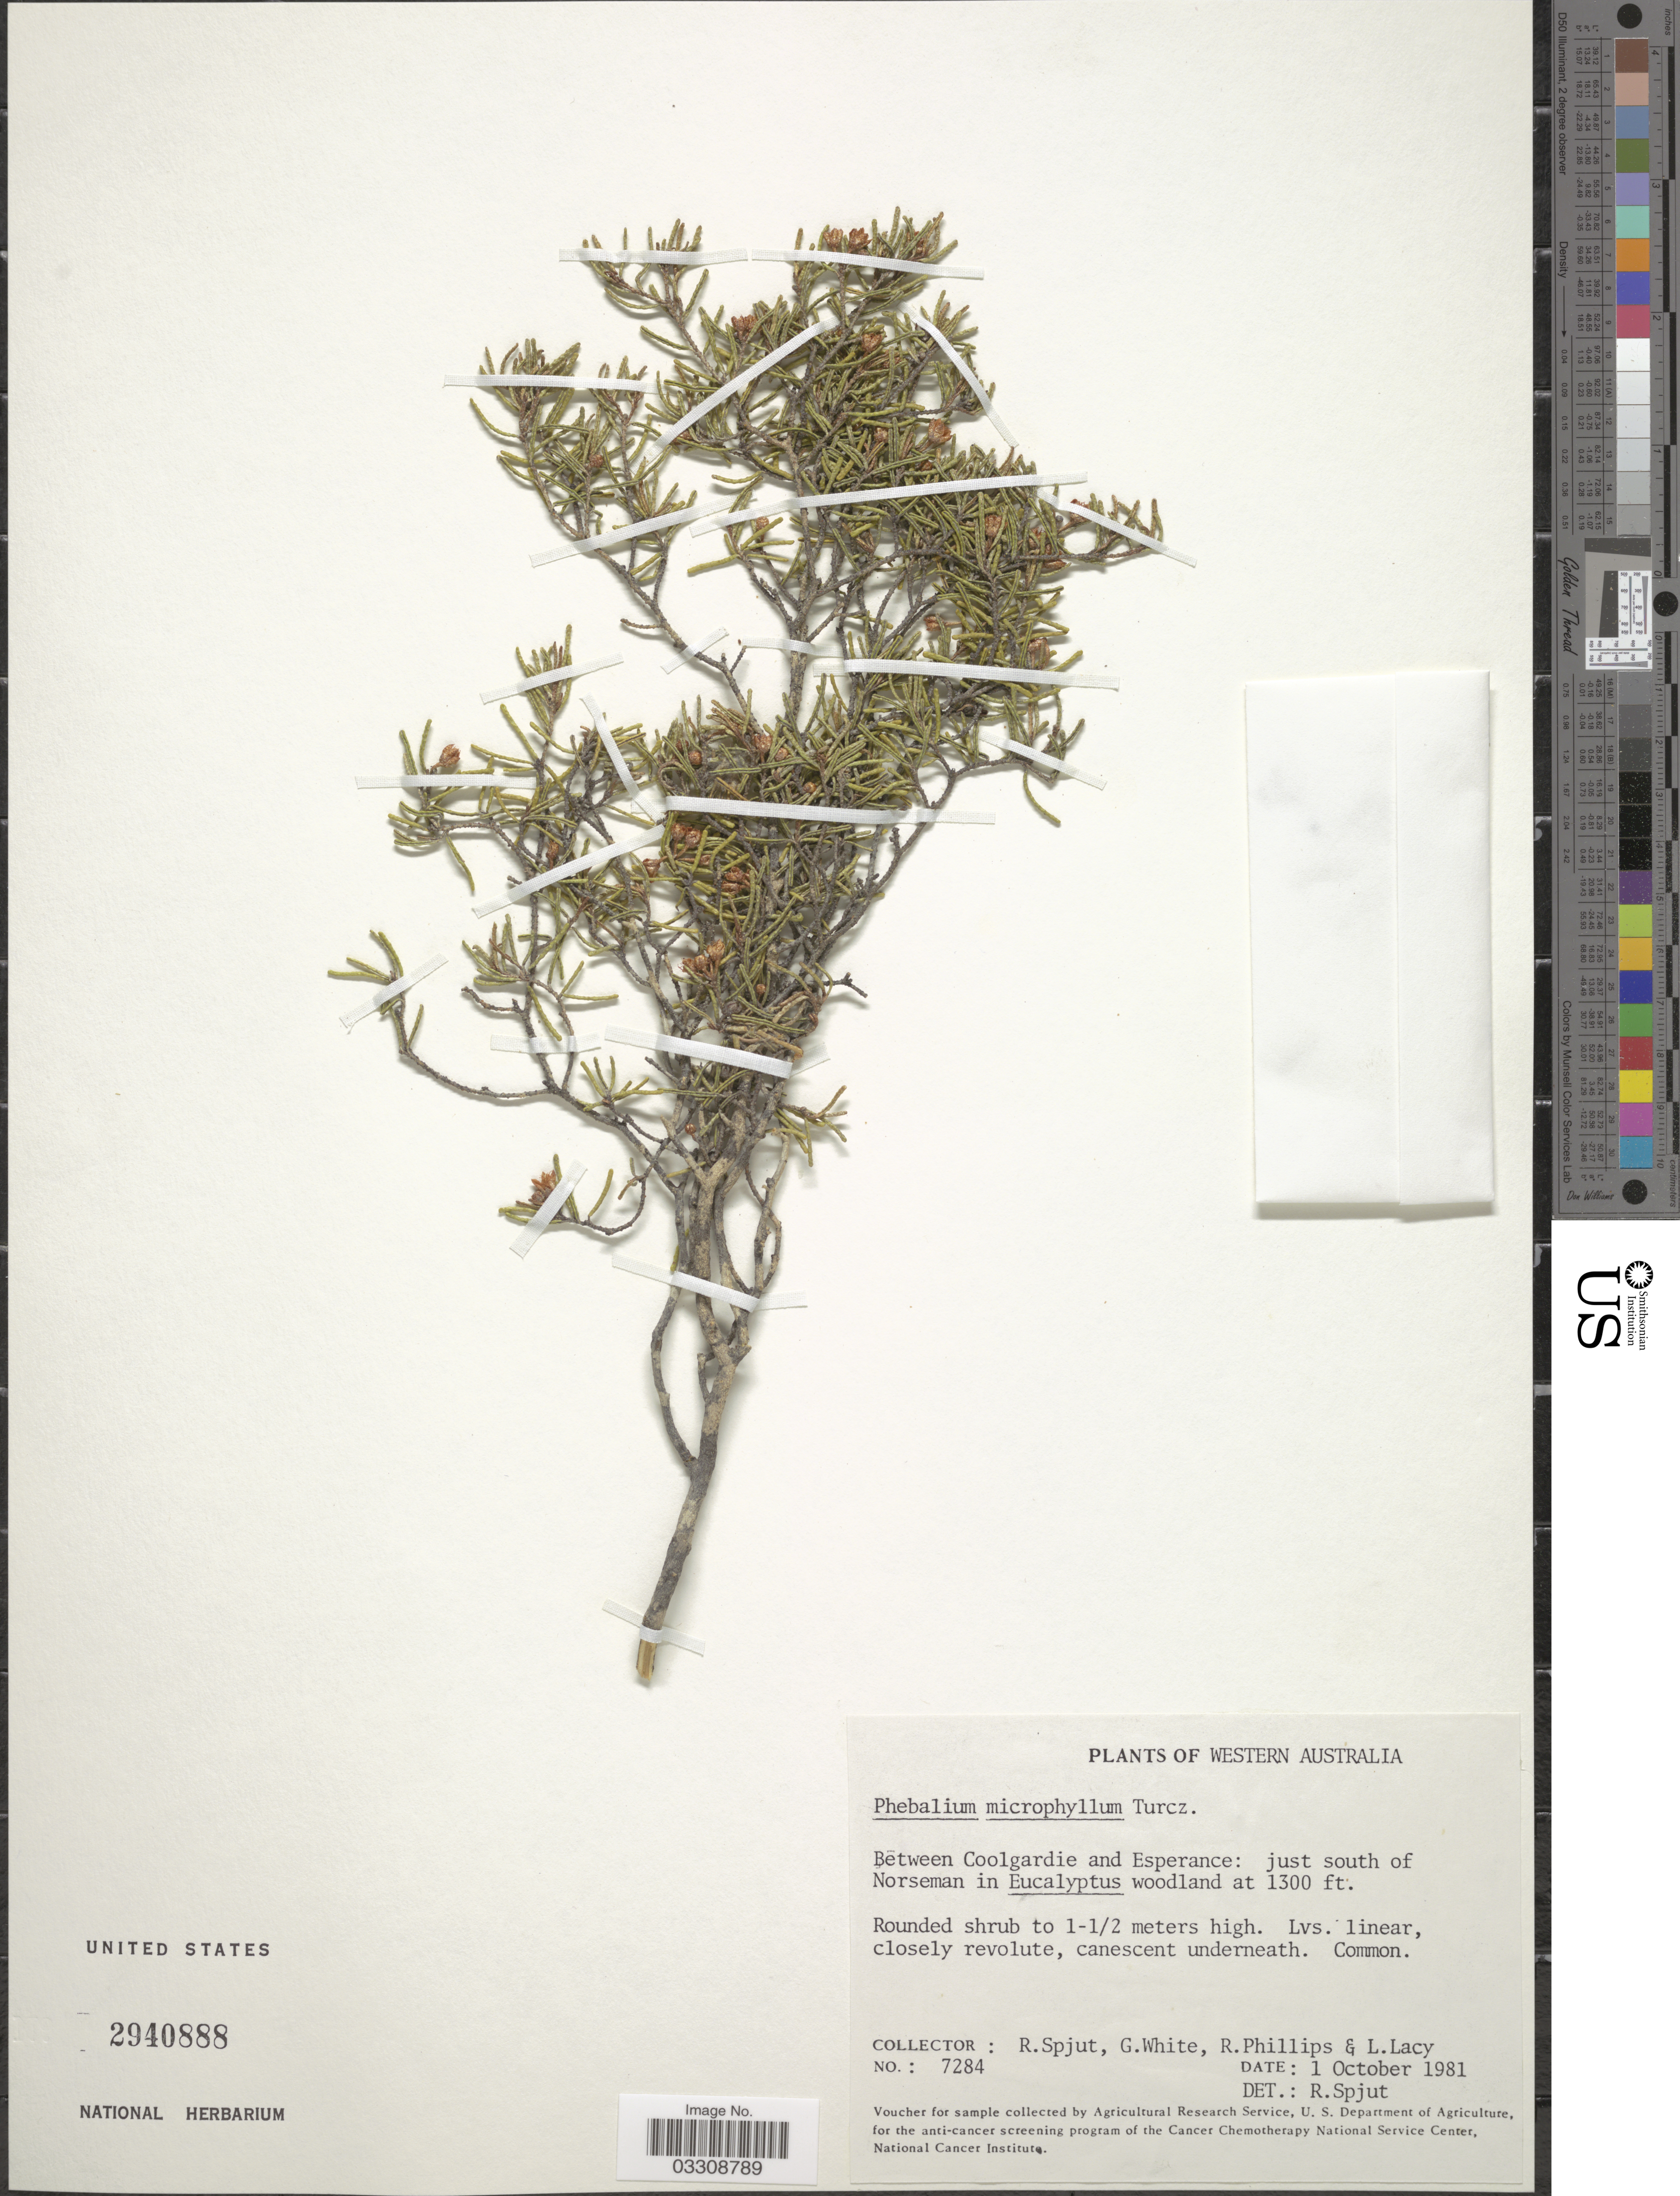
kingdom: Plantae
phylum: Tracheophyta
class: Magnoliopsida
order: Sapindales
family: Rutaceae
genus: Phebalium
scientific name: Phebalium microphyllum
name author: Turcz.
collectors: R. Spjut, G. White, R. Phillips & L. Lacy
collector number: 7284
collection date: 1981-10-01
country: Australia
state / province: Western Australia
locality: Between Coolgardie and Esperance: just south of Norseman.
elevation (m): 396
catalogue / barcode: US 2940888